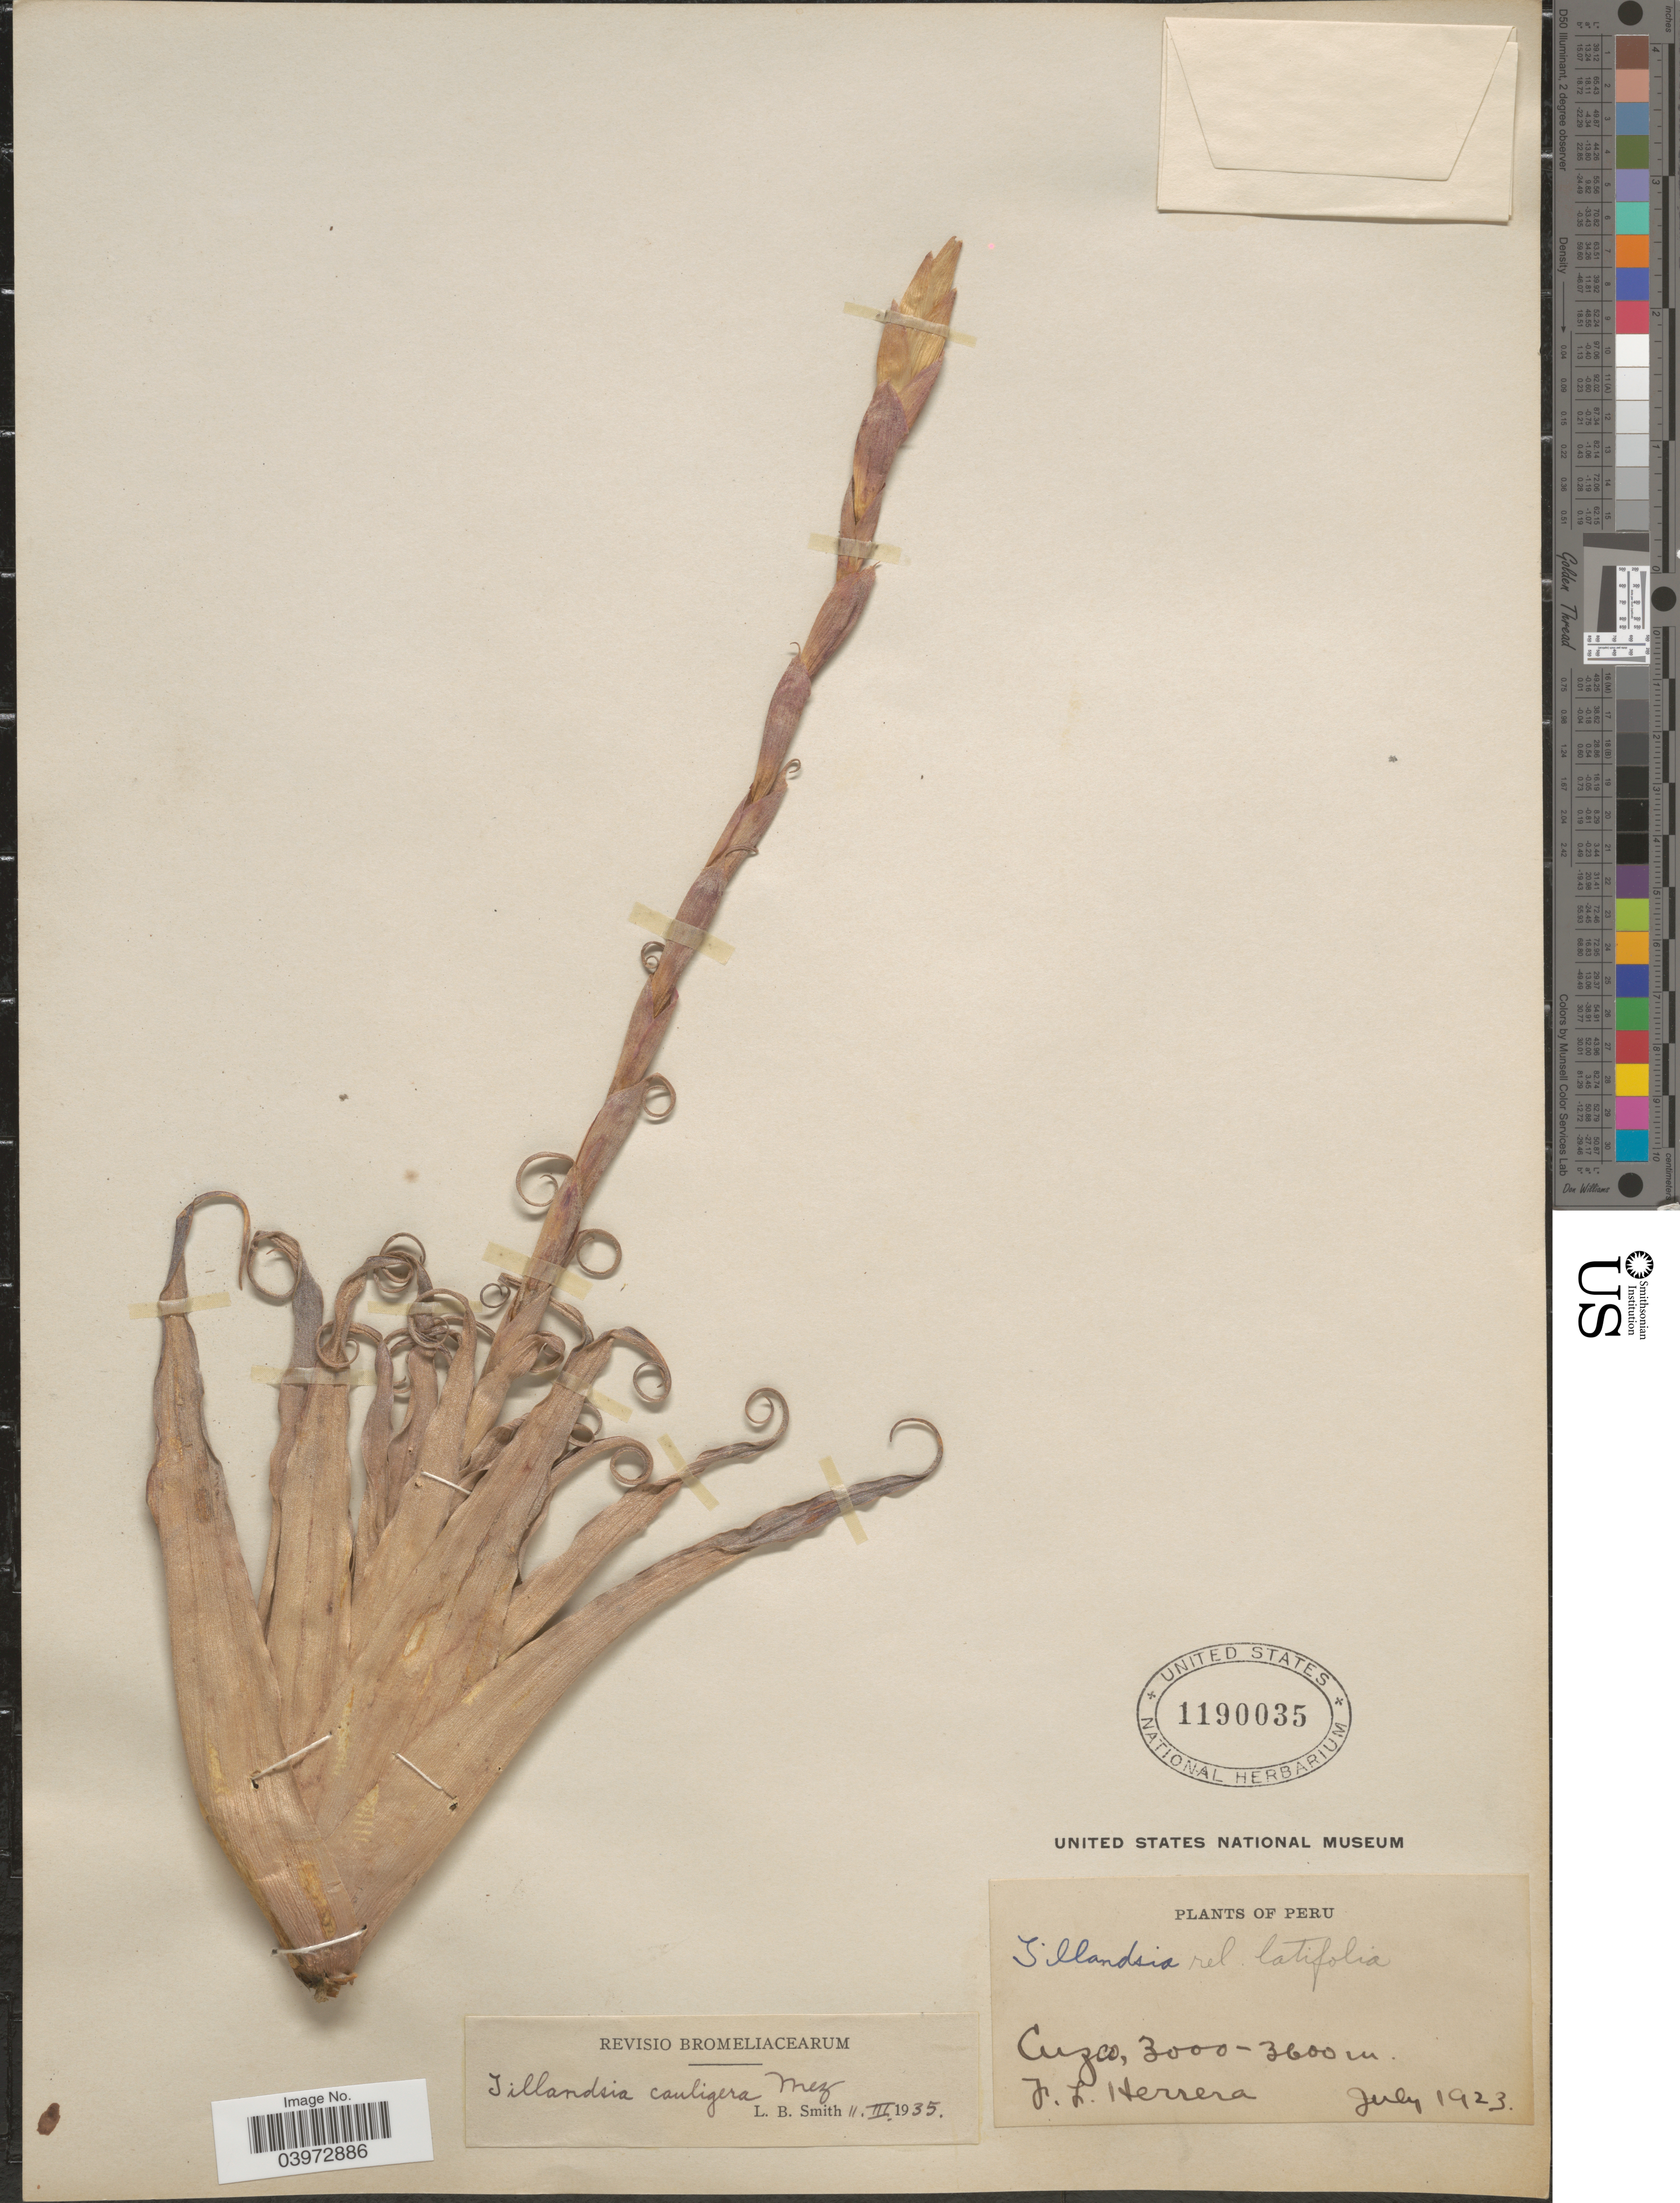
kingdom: Plantae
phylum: Tracheophyta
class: Liliopsida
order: Poales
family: Bromeliaceae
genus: Tillandsia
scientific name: Tillandsia cauligera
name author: Mez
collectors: J. Herrera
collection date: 1923-07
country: Peru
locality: Cuzco.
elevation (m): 3000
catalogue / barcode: US 1190035